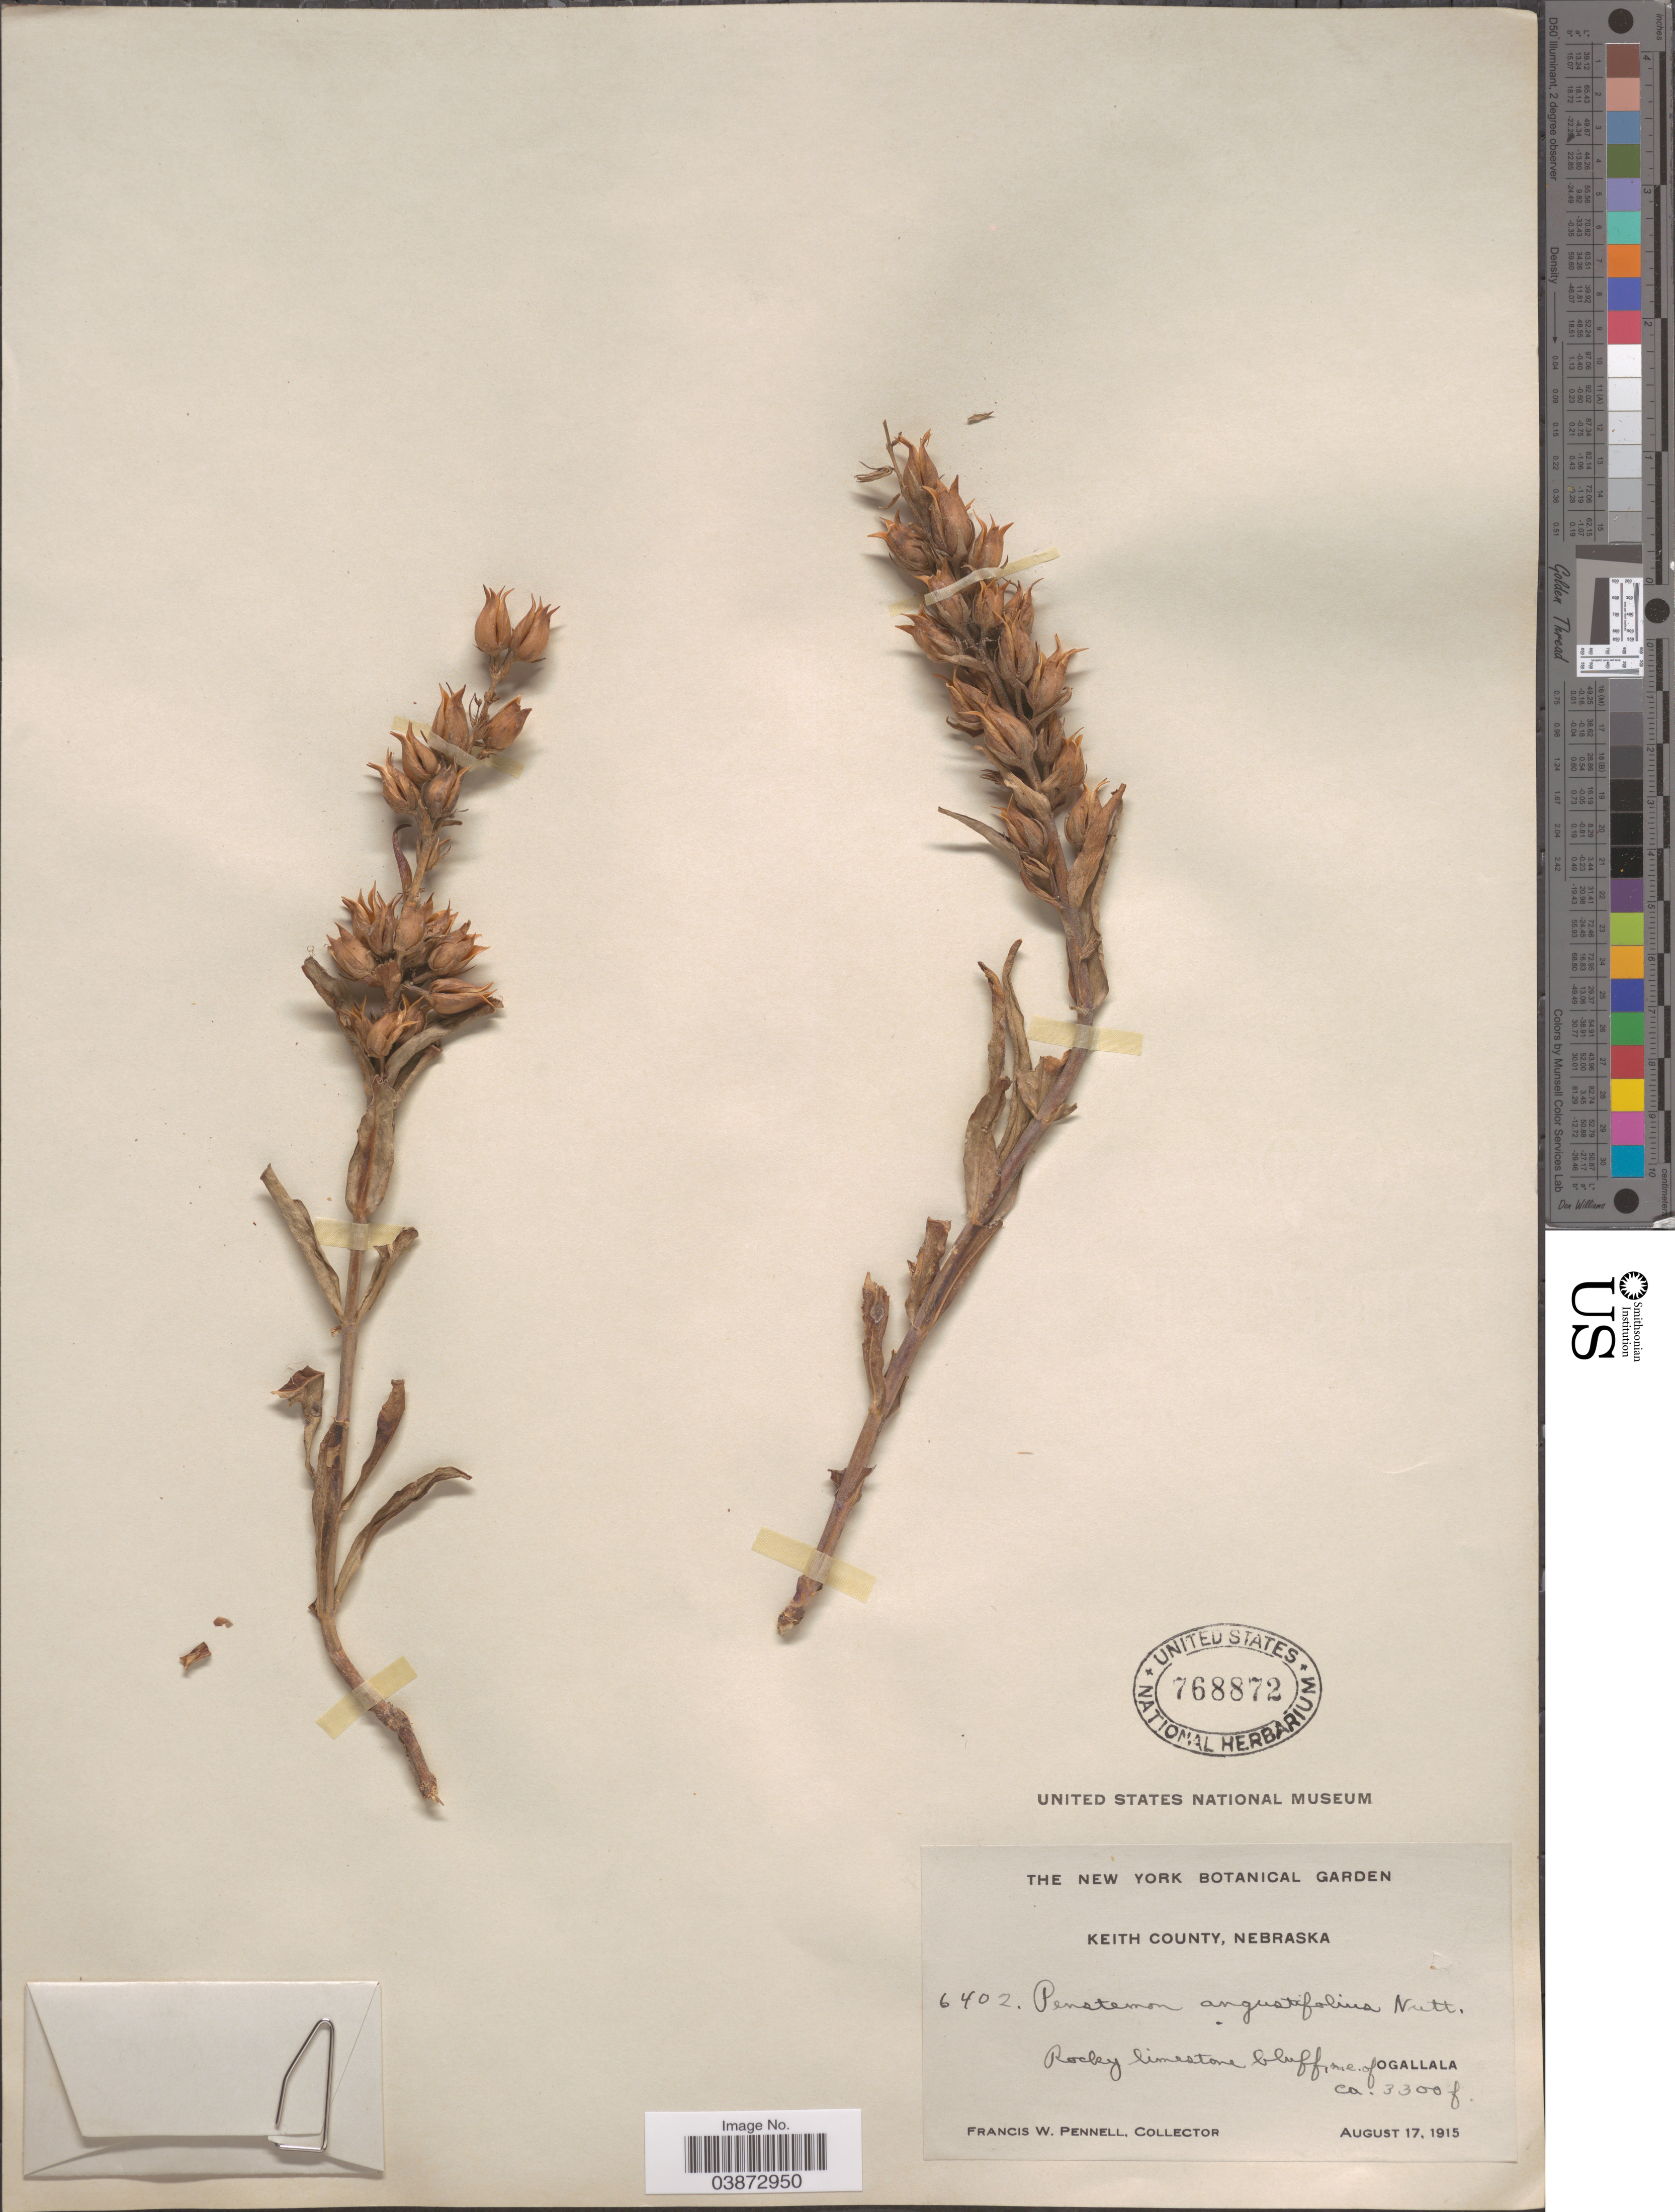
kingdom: Plantae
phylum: Tracheophyta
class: Magnoliopsida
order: Lamiales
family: Plantaginaceae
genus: Penstemon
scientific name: Penstemon angustifolius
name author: Nutt. ex Pursh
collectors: F. W. Pennell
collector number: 6402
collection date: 1915-08-17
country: United States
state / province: Nebraska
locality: Keith County. Rockey limestone bluff, n.e. of Ogallala.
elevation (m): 1006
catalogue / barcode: US 768872